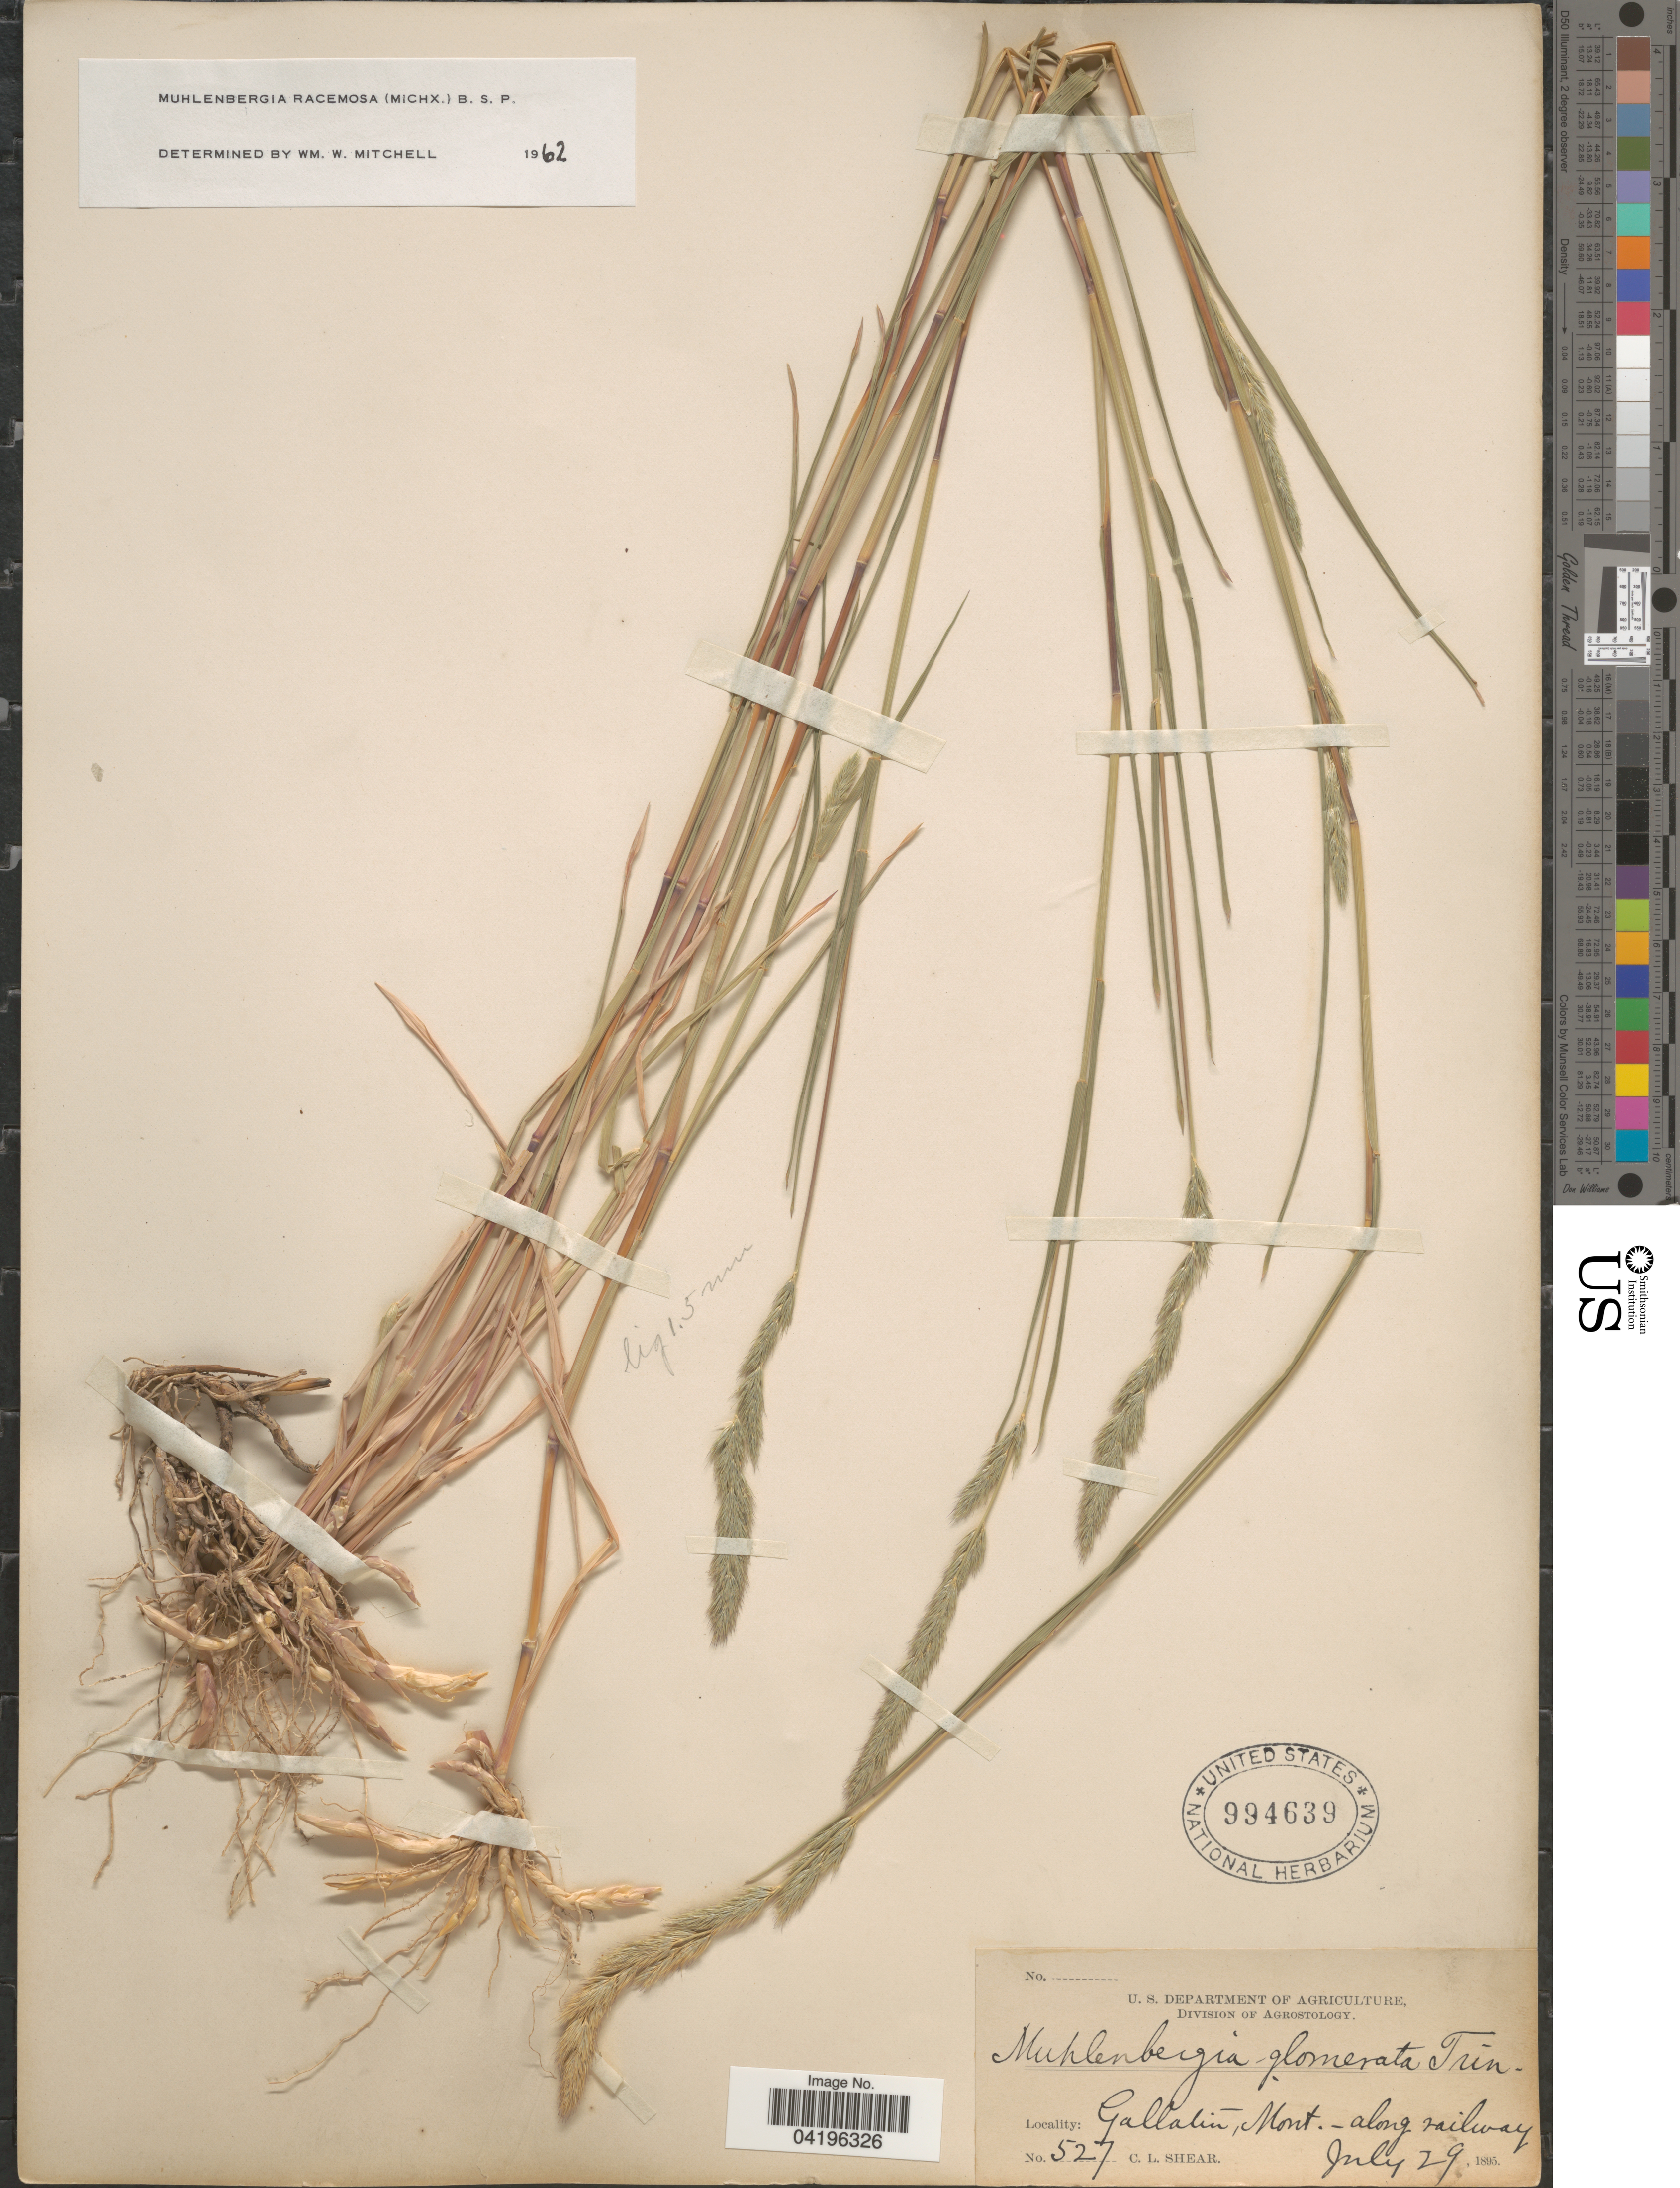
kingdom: Plantae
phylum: Tracheophyta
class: Liliopsida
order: Poales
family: Poaceae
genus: Muhlenbergia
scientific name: Muhlenbergia racemosa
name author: (Michx.) Britton et al.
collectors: C. L. Shear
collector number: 527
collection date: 1895-07-29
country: United States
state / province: Montana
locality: Gallatin. Along railway.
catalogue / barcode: US 994639